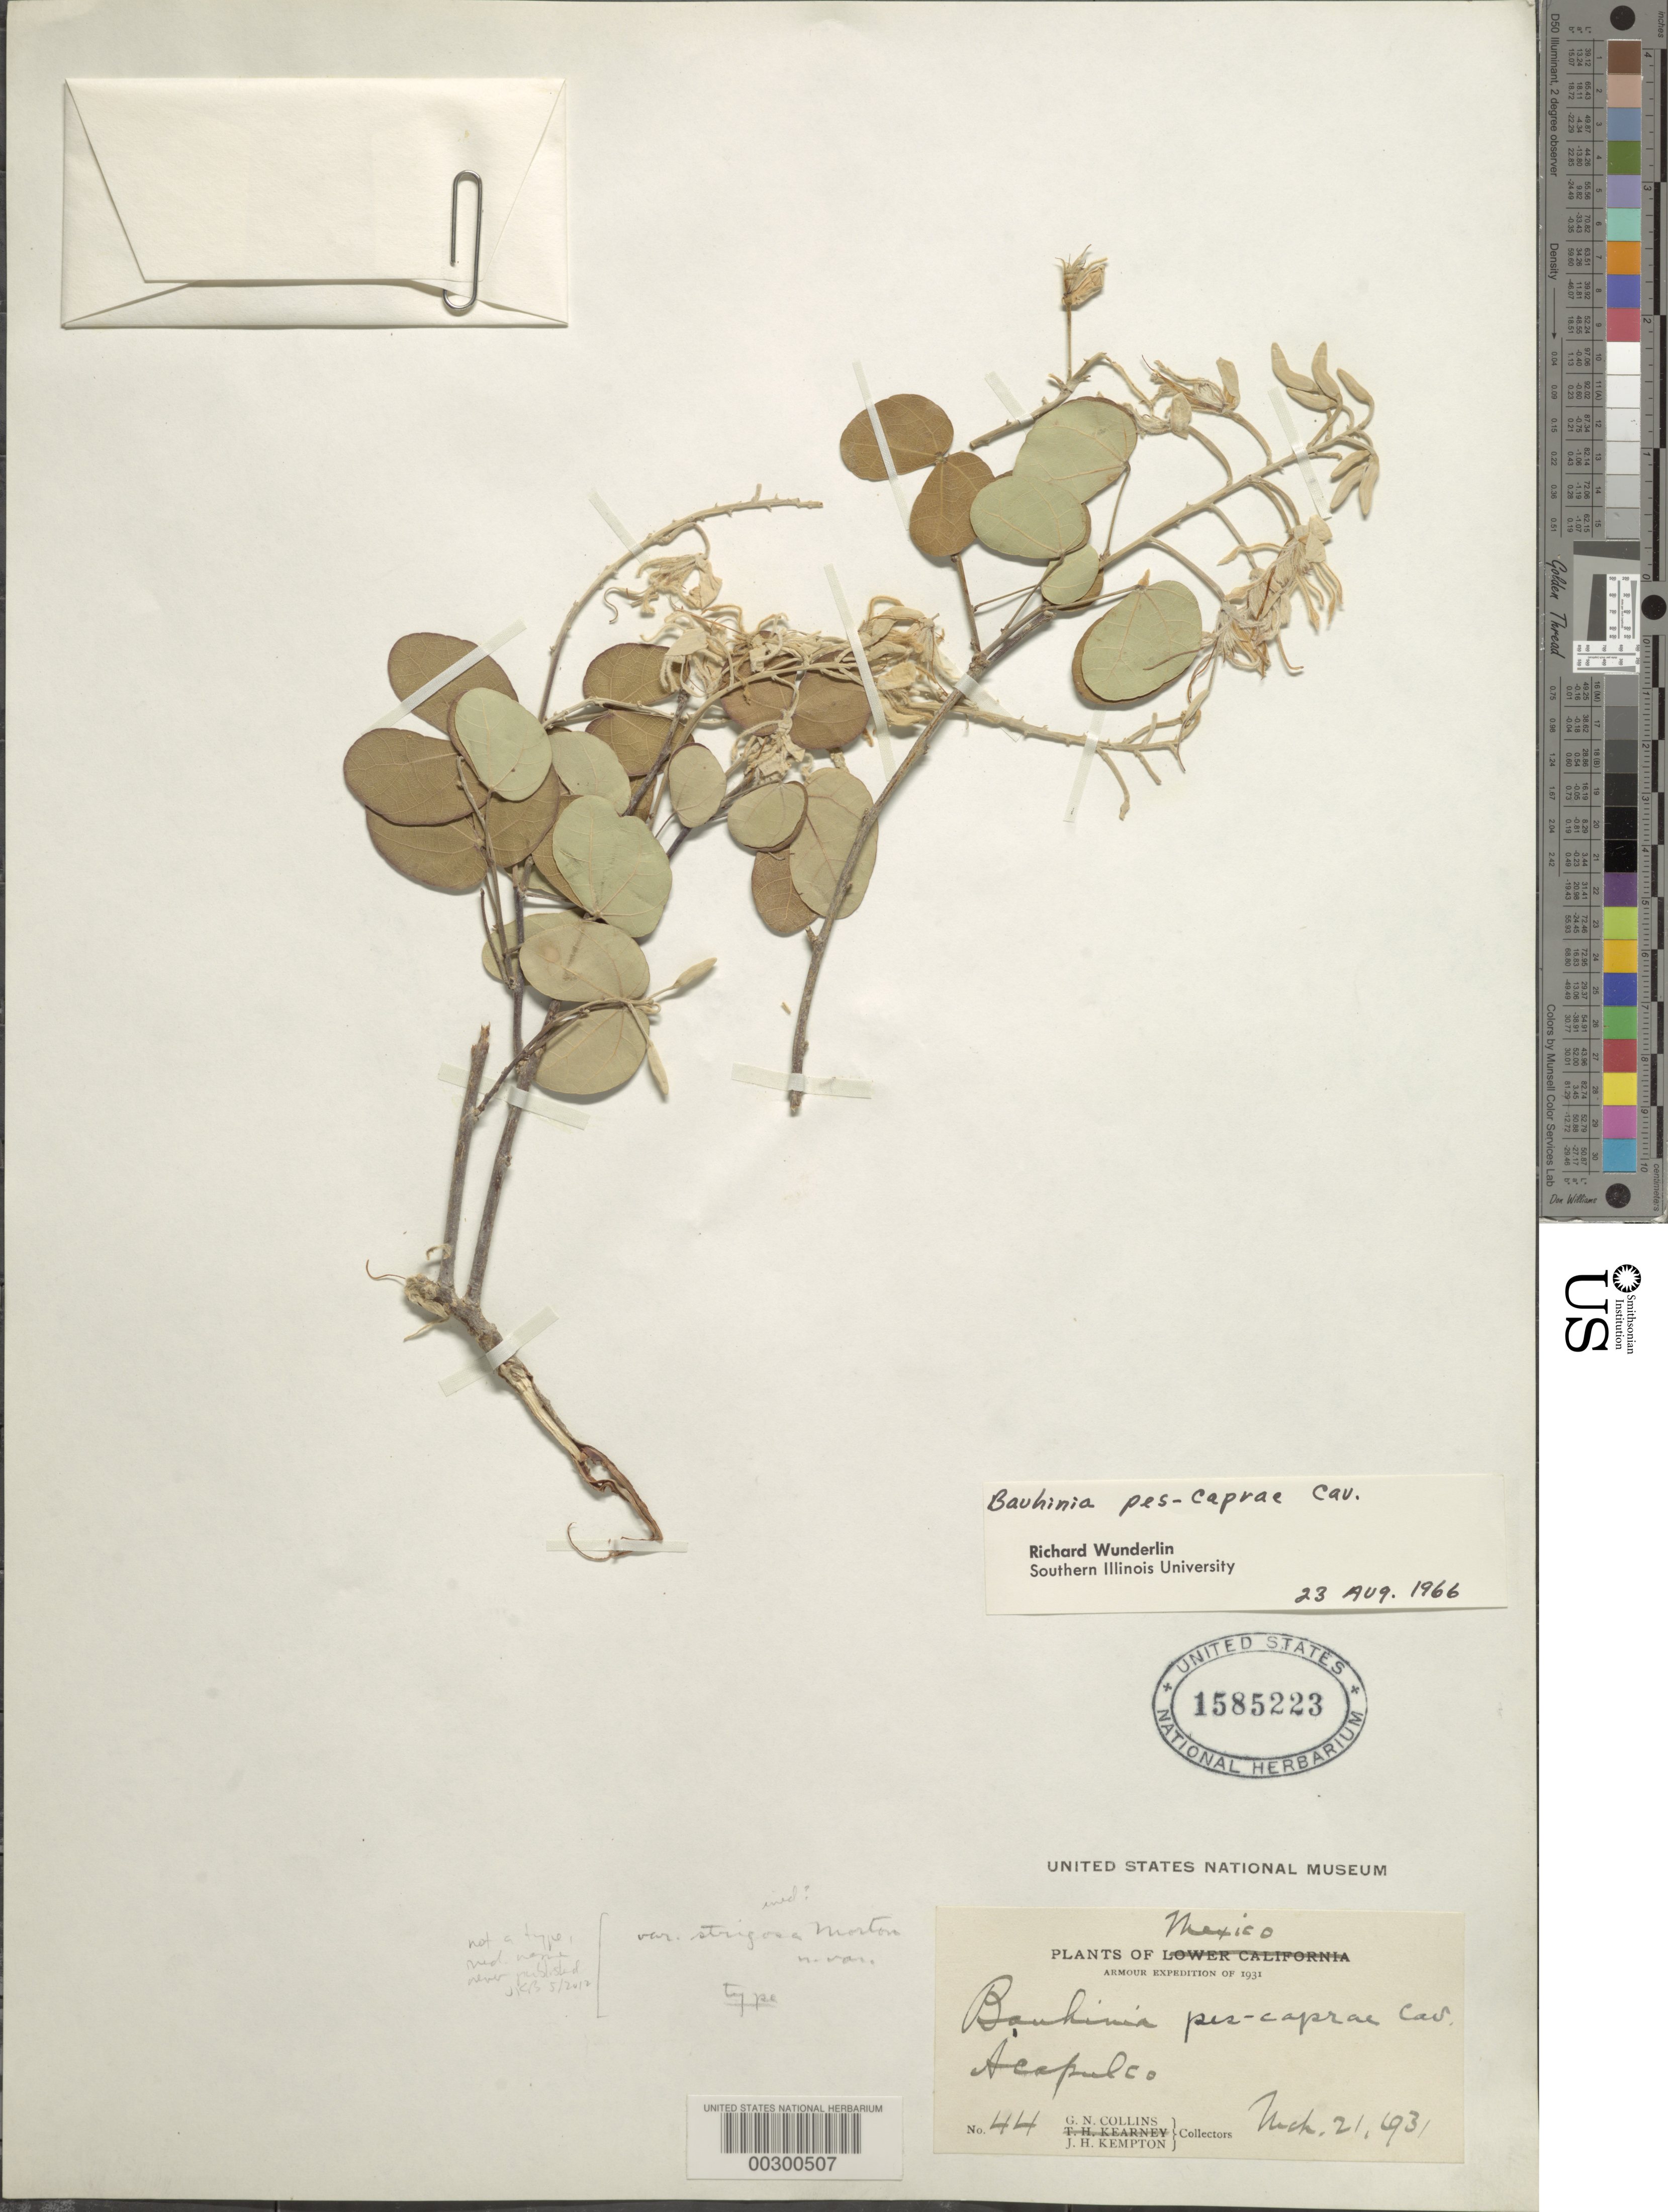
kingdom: Plantae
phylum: Tracheophyta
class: Magnoliopsida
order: Fabales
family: Fabaceae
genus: Bauhinia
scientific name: Bauhinia pes-caprae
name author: Cav.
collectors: G. Collins & J. H. Kempton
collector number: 44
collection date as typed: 21 Mar 1931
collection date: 1931-03-21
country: Mexico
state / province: Guerrero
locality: Acapulco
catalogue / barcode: US 1585223